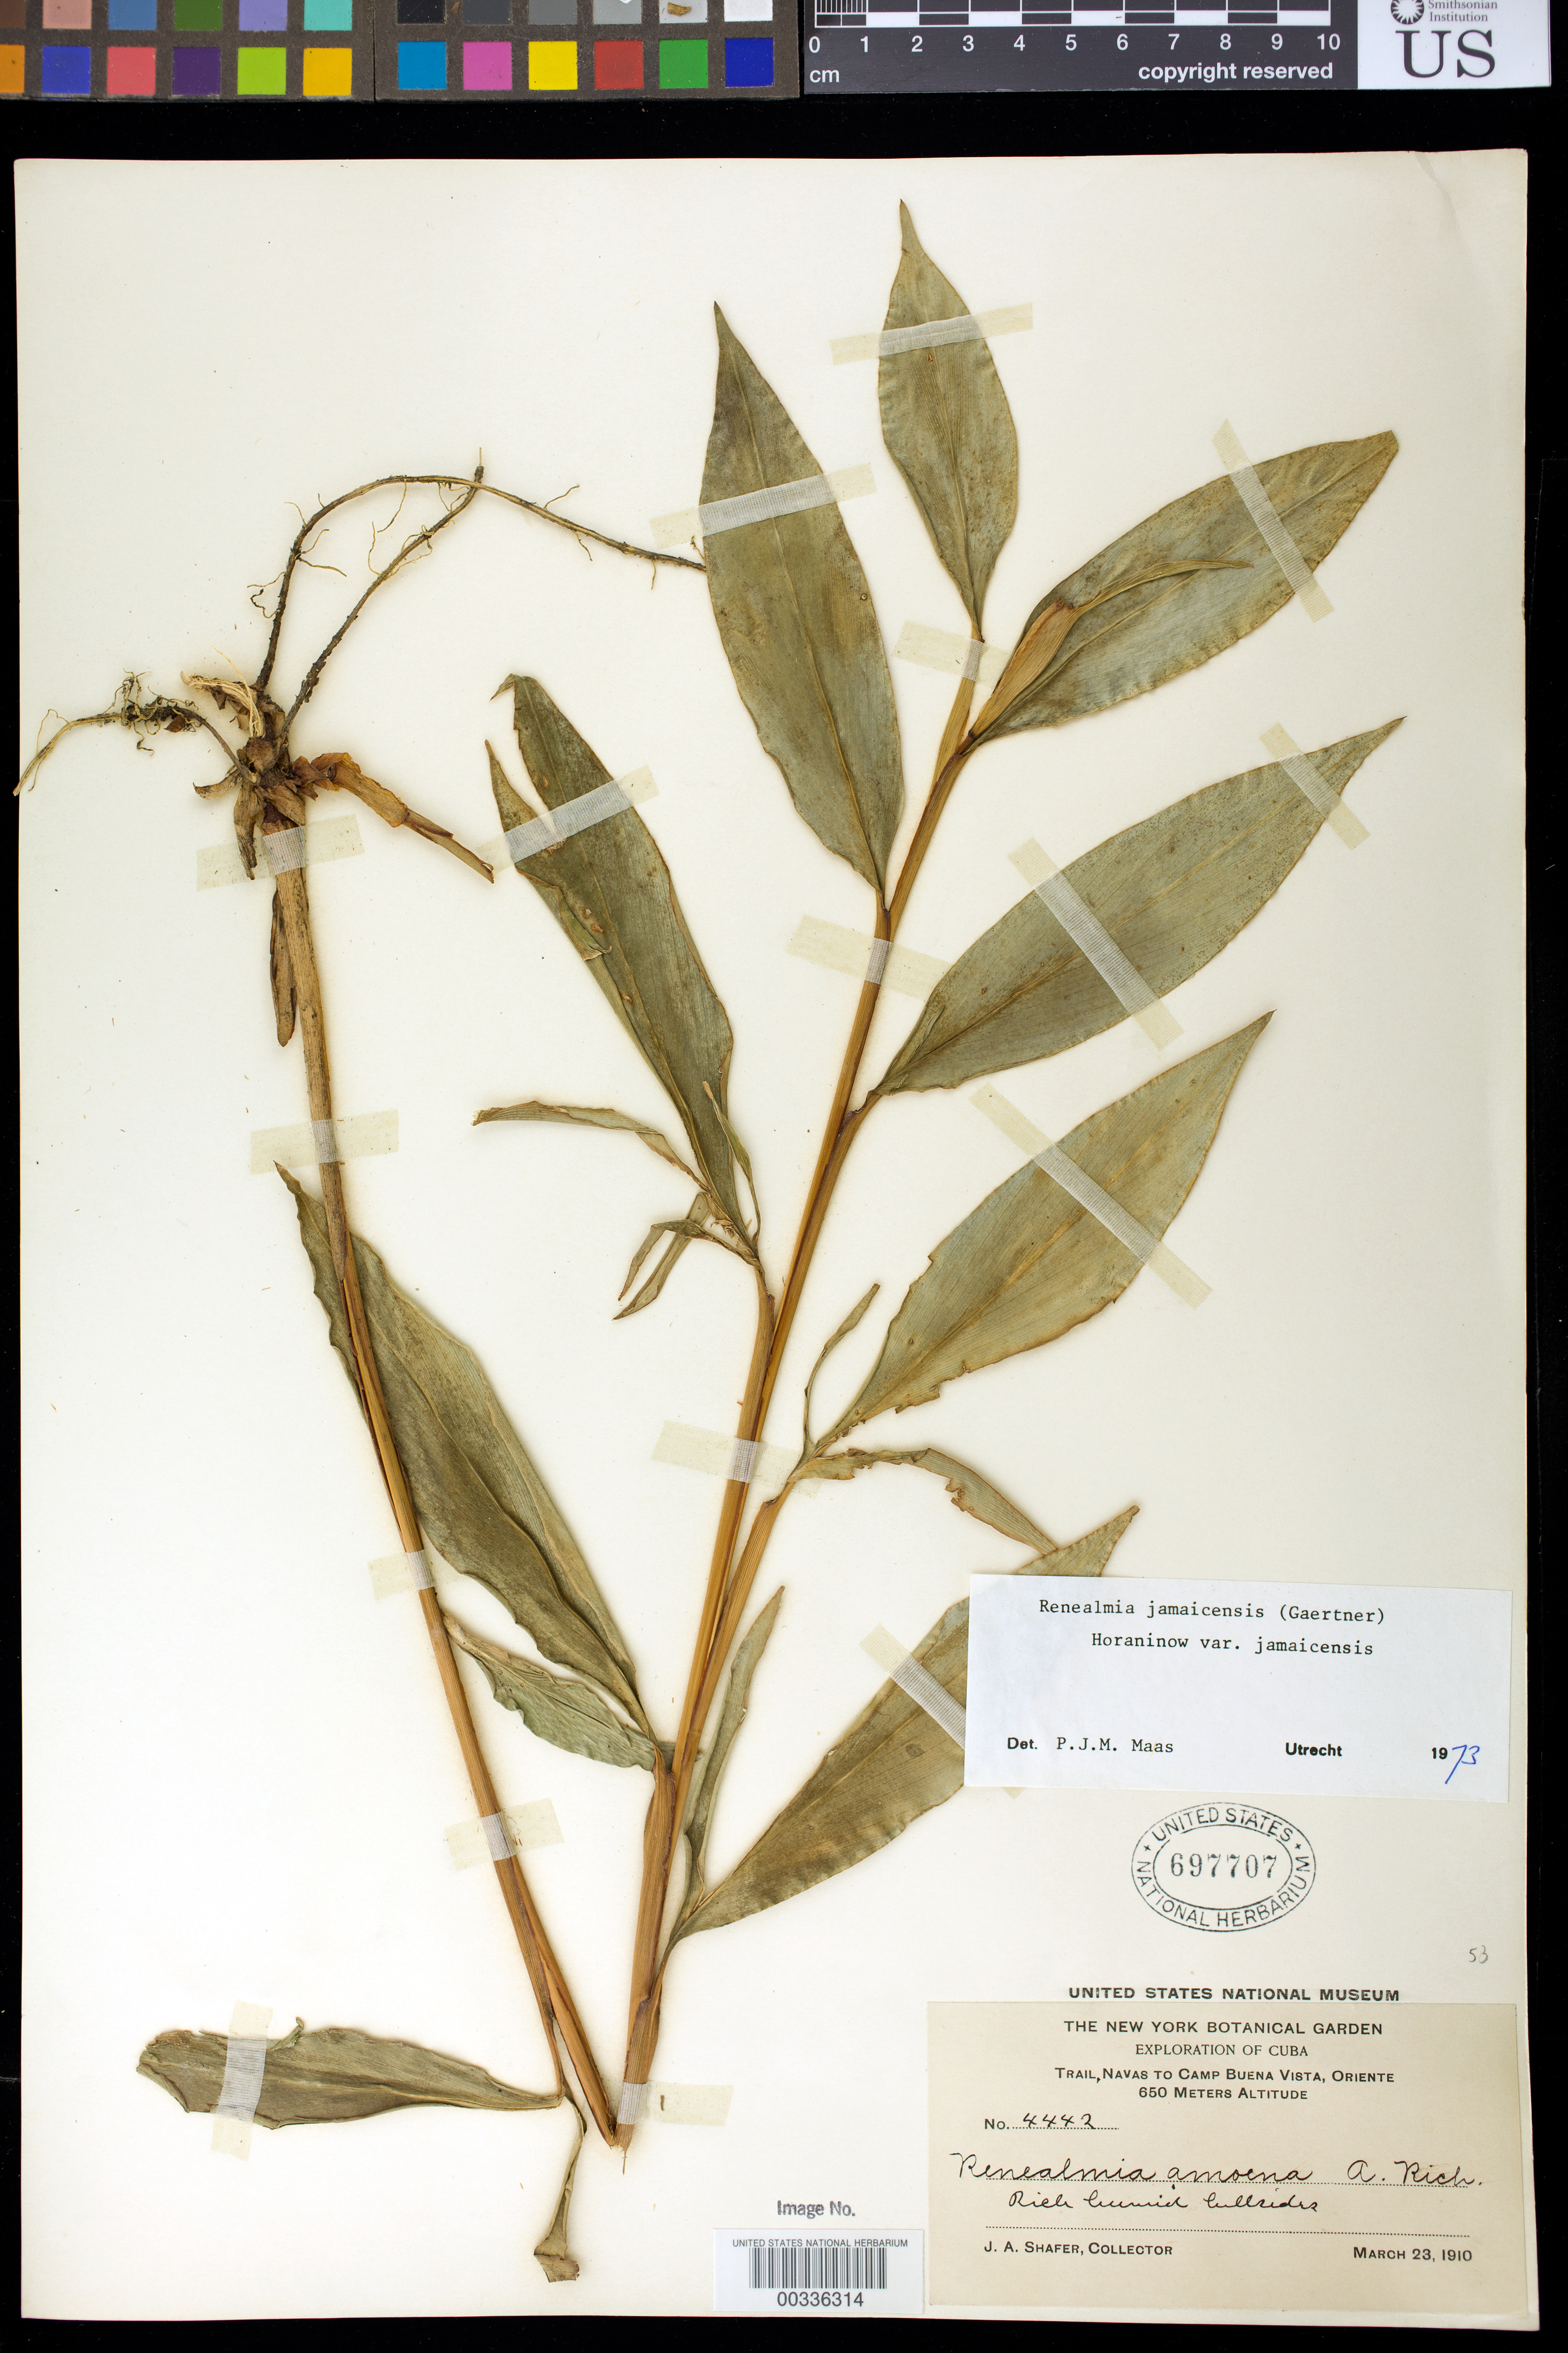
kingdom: Plantae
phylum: Tracheophyta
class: Liliopsida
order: Zingiberales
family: Zingiberaceae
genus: Renealmia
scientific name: Renealmia jamaicensis var. jamaicensis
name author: (Gaertn.) Horan.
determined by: Maas, Paul J. M.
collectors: J. A. Shafer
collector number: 4442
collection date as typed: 23 Mar 1910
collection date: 1910-03-23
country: Cuba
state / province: Oriente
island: Greater Antilles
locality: Trail, navas to camp buena vista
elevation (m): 650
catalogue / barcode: US 697707